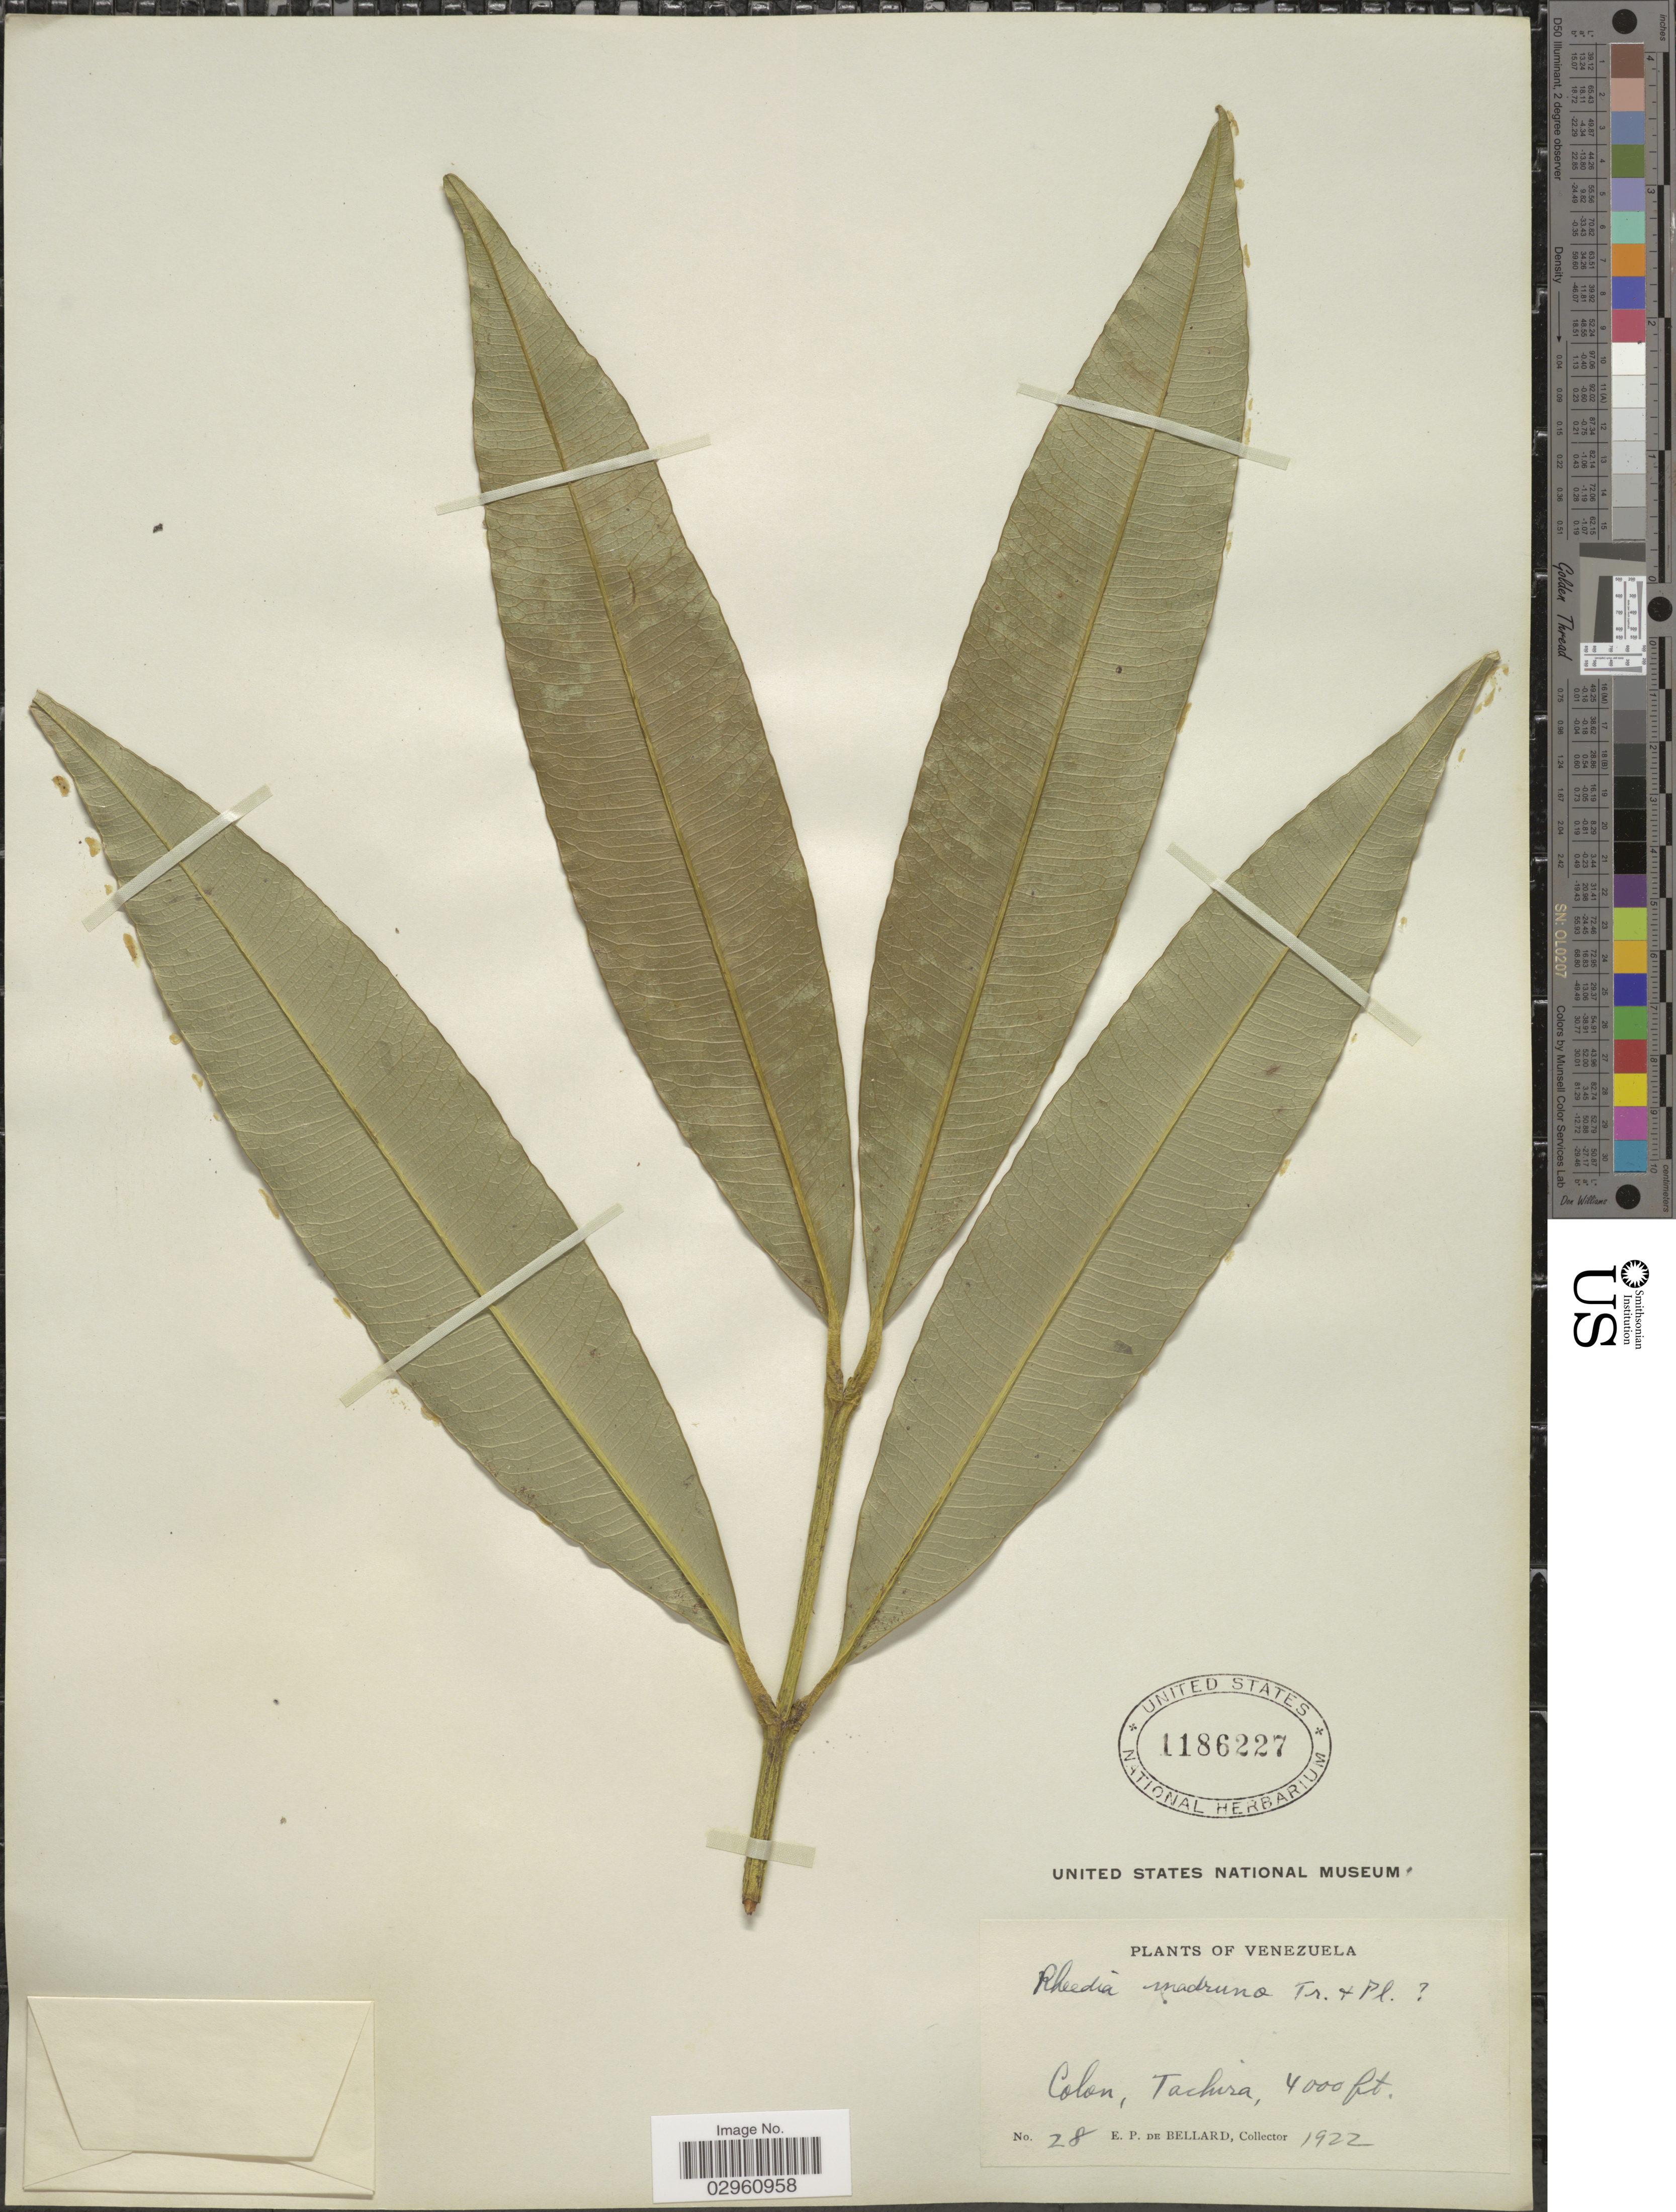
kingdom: Plantae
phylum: Tracheophyta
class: Magnoliopsida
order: Malpighiales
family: Clusiaceae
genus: Garcinia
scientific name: Garcinia sp.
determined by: Strong, Mark T., (BOT), Smithsonian Institution - National Museum of Natural History (UNITED STATES)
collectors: E. de Bellard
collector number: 28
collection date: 1922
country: Venezuela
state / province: Tachira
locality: Colon.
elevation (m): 1219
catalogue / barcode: US 1186227